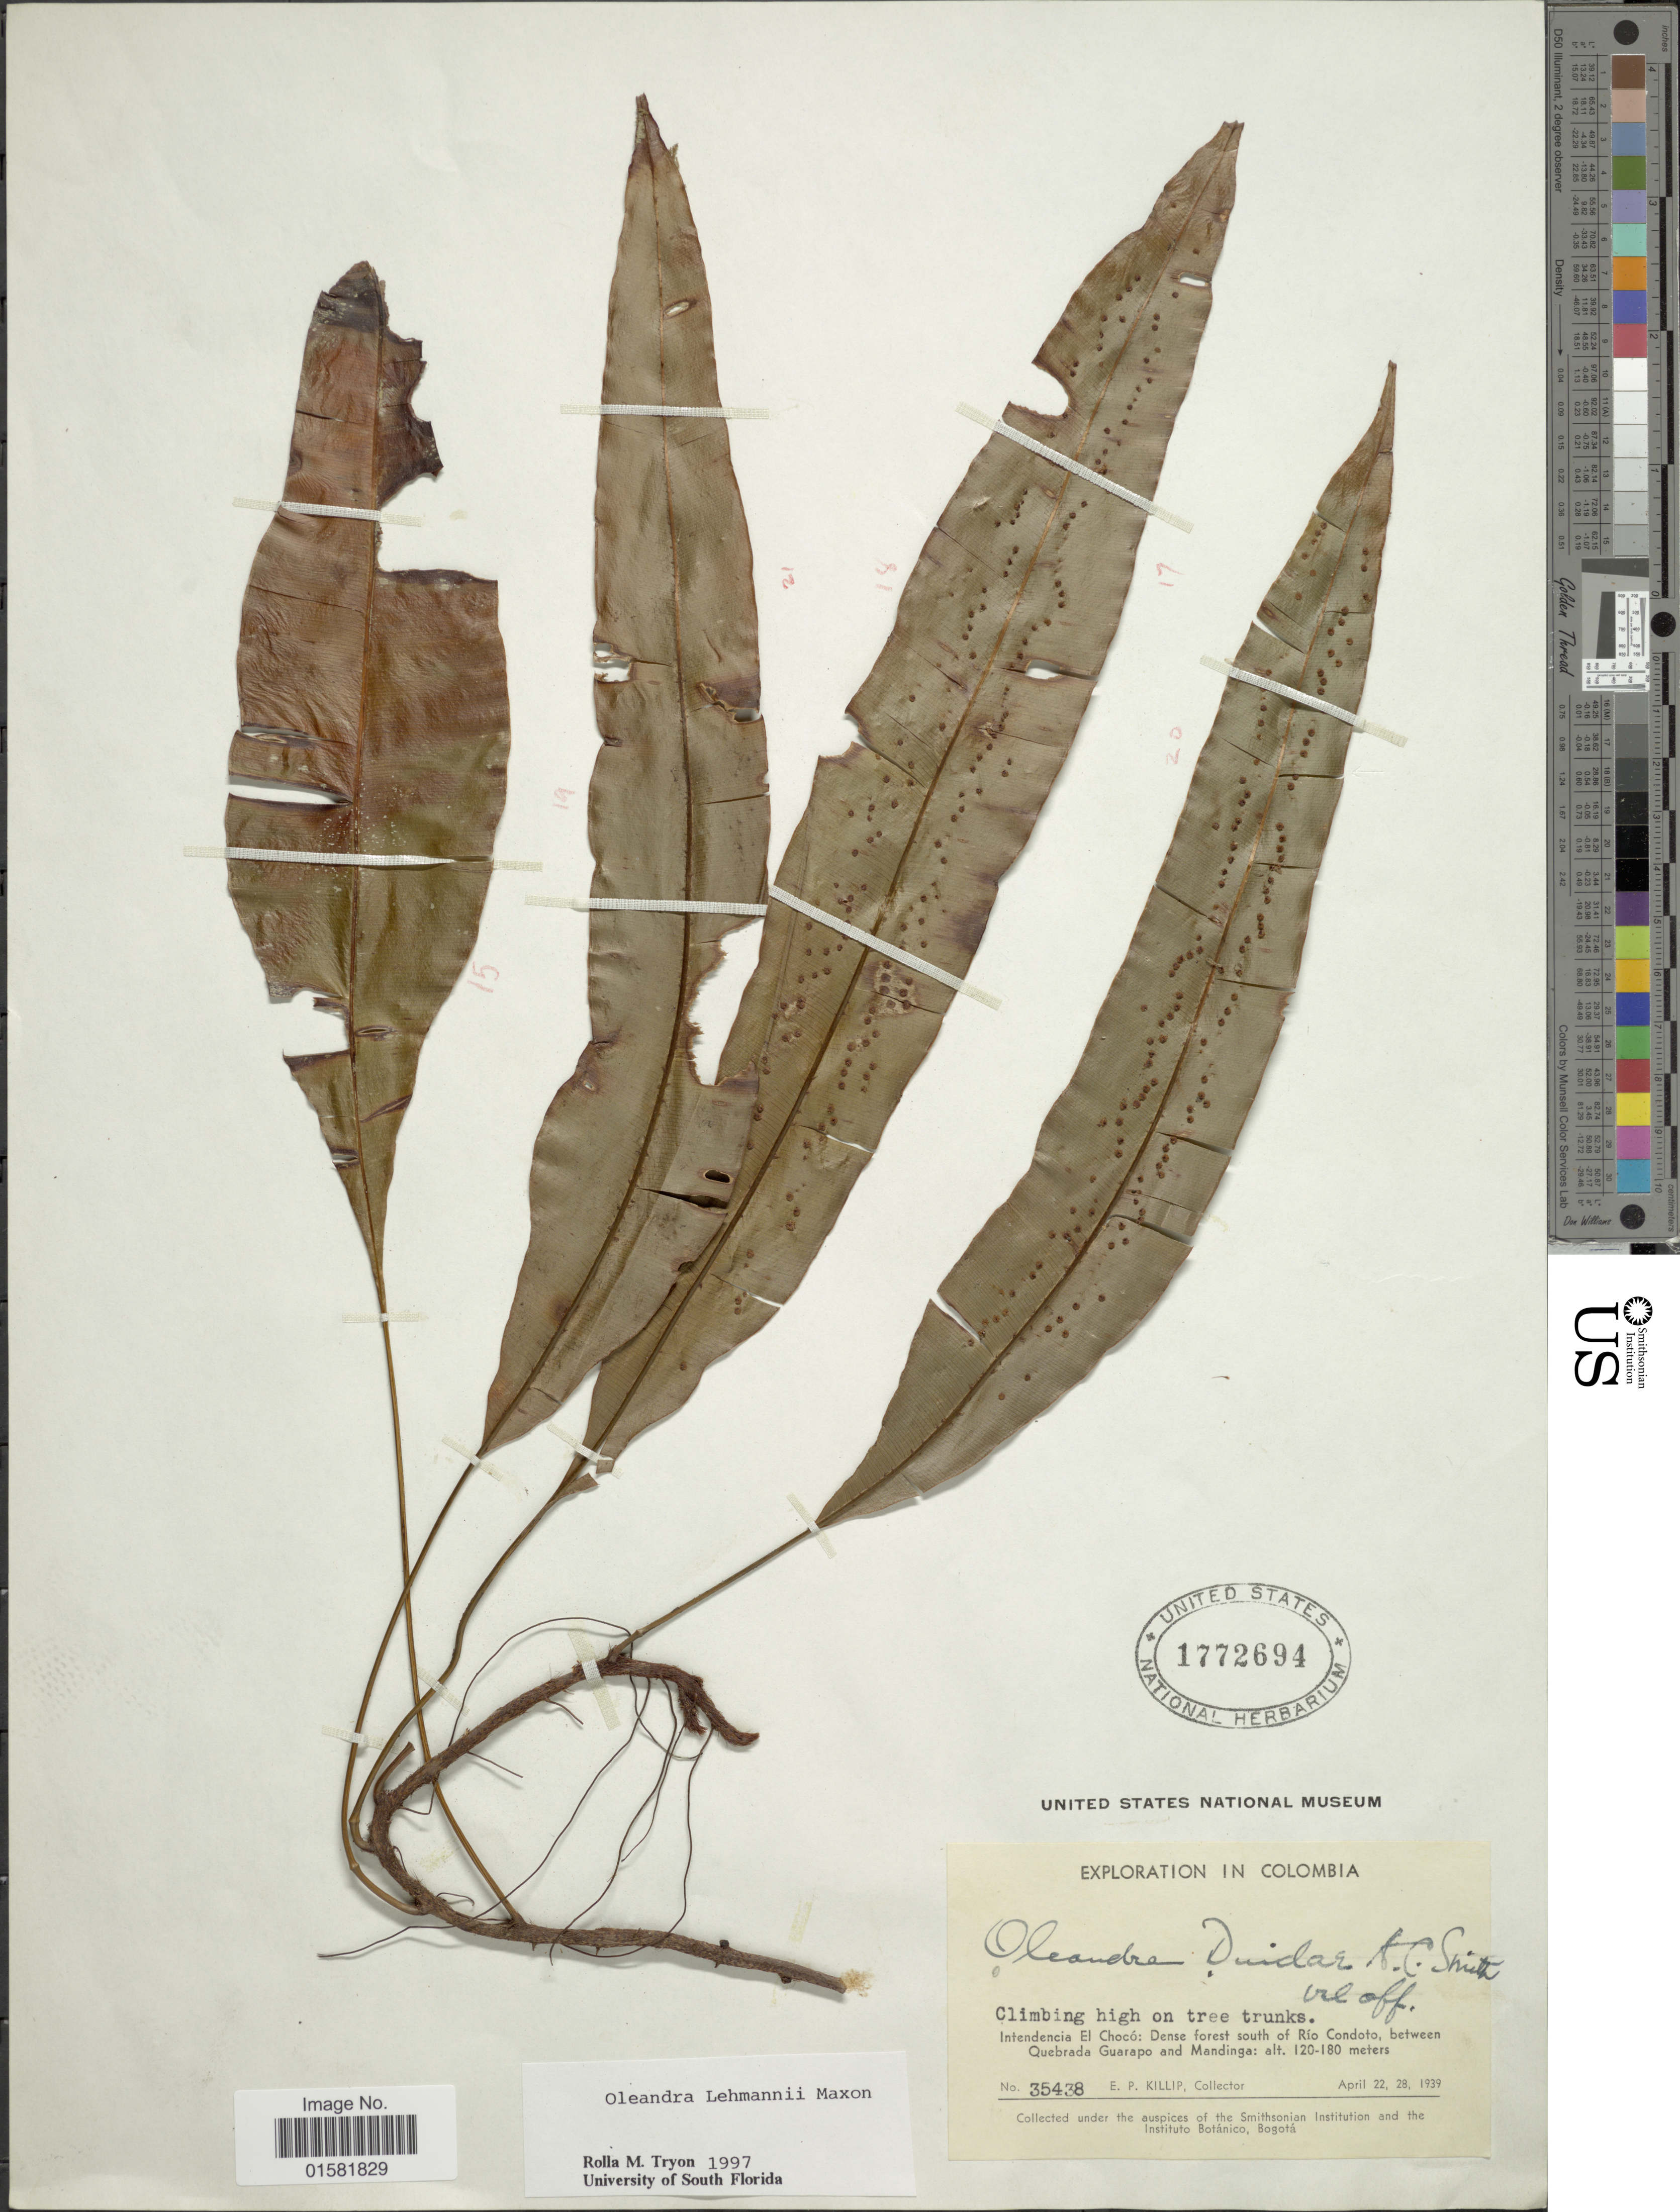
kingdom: Plantae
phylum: Tracheophyta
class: Polypodiopsida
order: Polypodiales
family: Oleandraceae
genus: Oleandra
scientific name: Oleandra archeri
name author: Maxon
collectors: E. P. Killip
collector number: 35438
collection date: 1939-04-22/1939-04-28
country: Colombia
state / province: Chocó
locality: Colombia, Intendencia El Chocó: Dense forest south of Río Condoto, between Quebrada Guarapo and Mandinga.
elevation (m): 120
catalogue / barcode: US 1772694